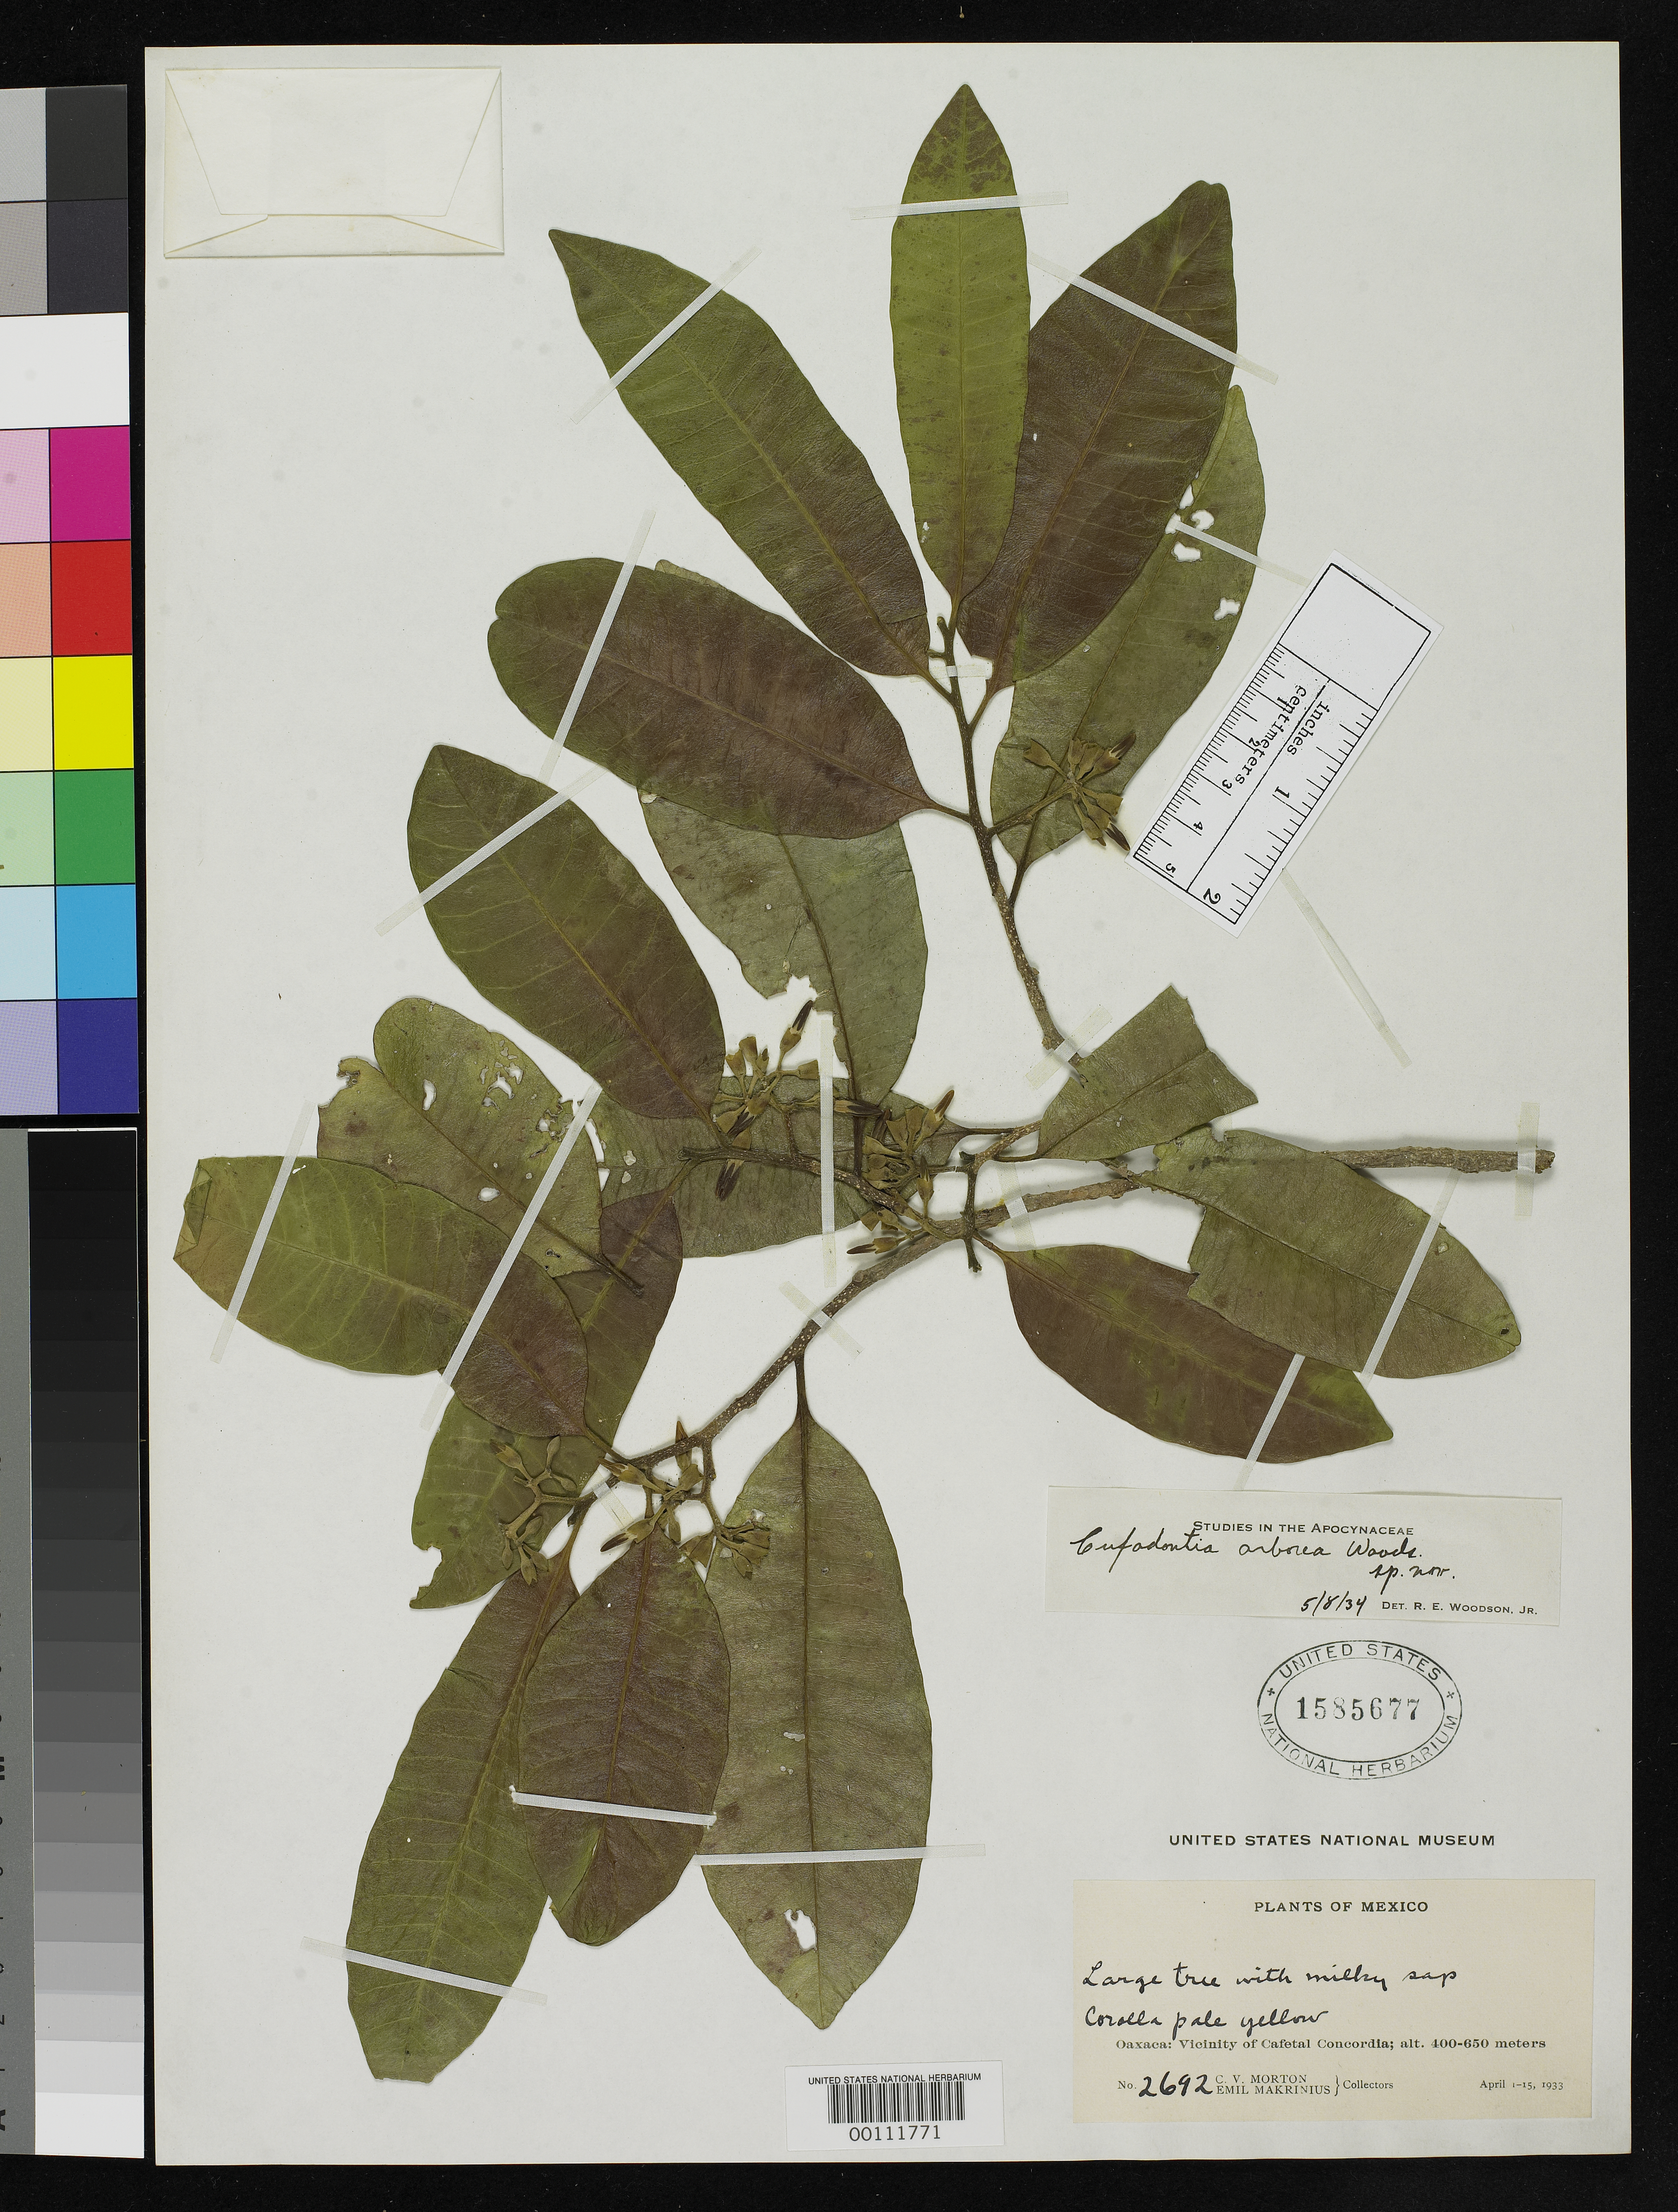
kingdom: Plantae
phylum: Tracheophyta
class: Magnoliopsida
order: Gentianales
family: Apocynaceae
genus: Cufodontia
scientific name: Cufodontia arborea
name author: Woodson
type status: Holotype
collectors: C. V. Morton & E. Makrinius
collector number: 2692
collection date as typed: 01 Apr 1933 to 15 Apr 1933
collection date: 1933-04-01/1933-04-15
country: Mexico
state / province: Oaxaca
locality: Vicinity of Cafetal Concordia.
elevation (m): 400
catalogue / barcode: US 1585677